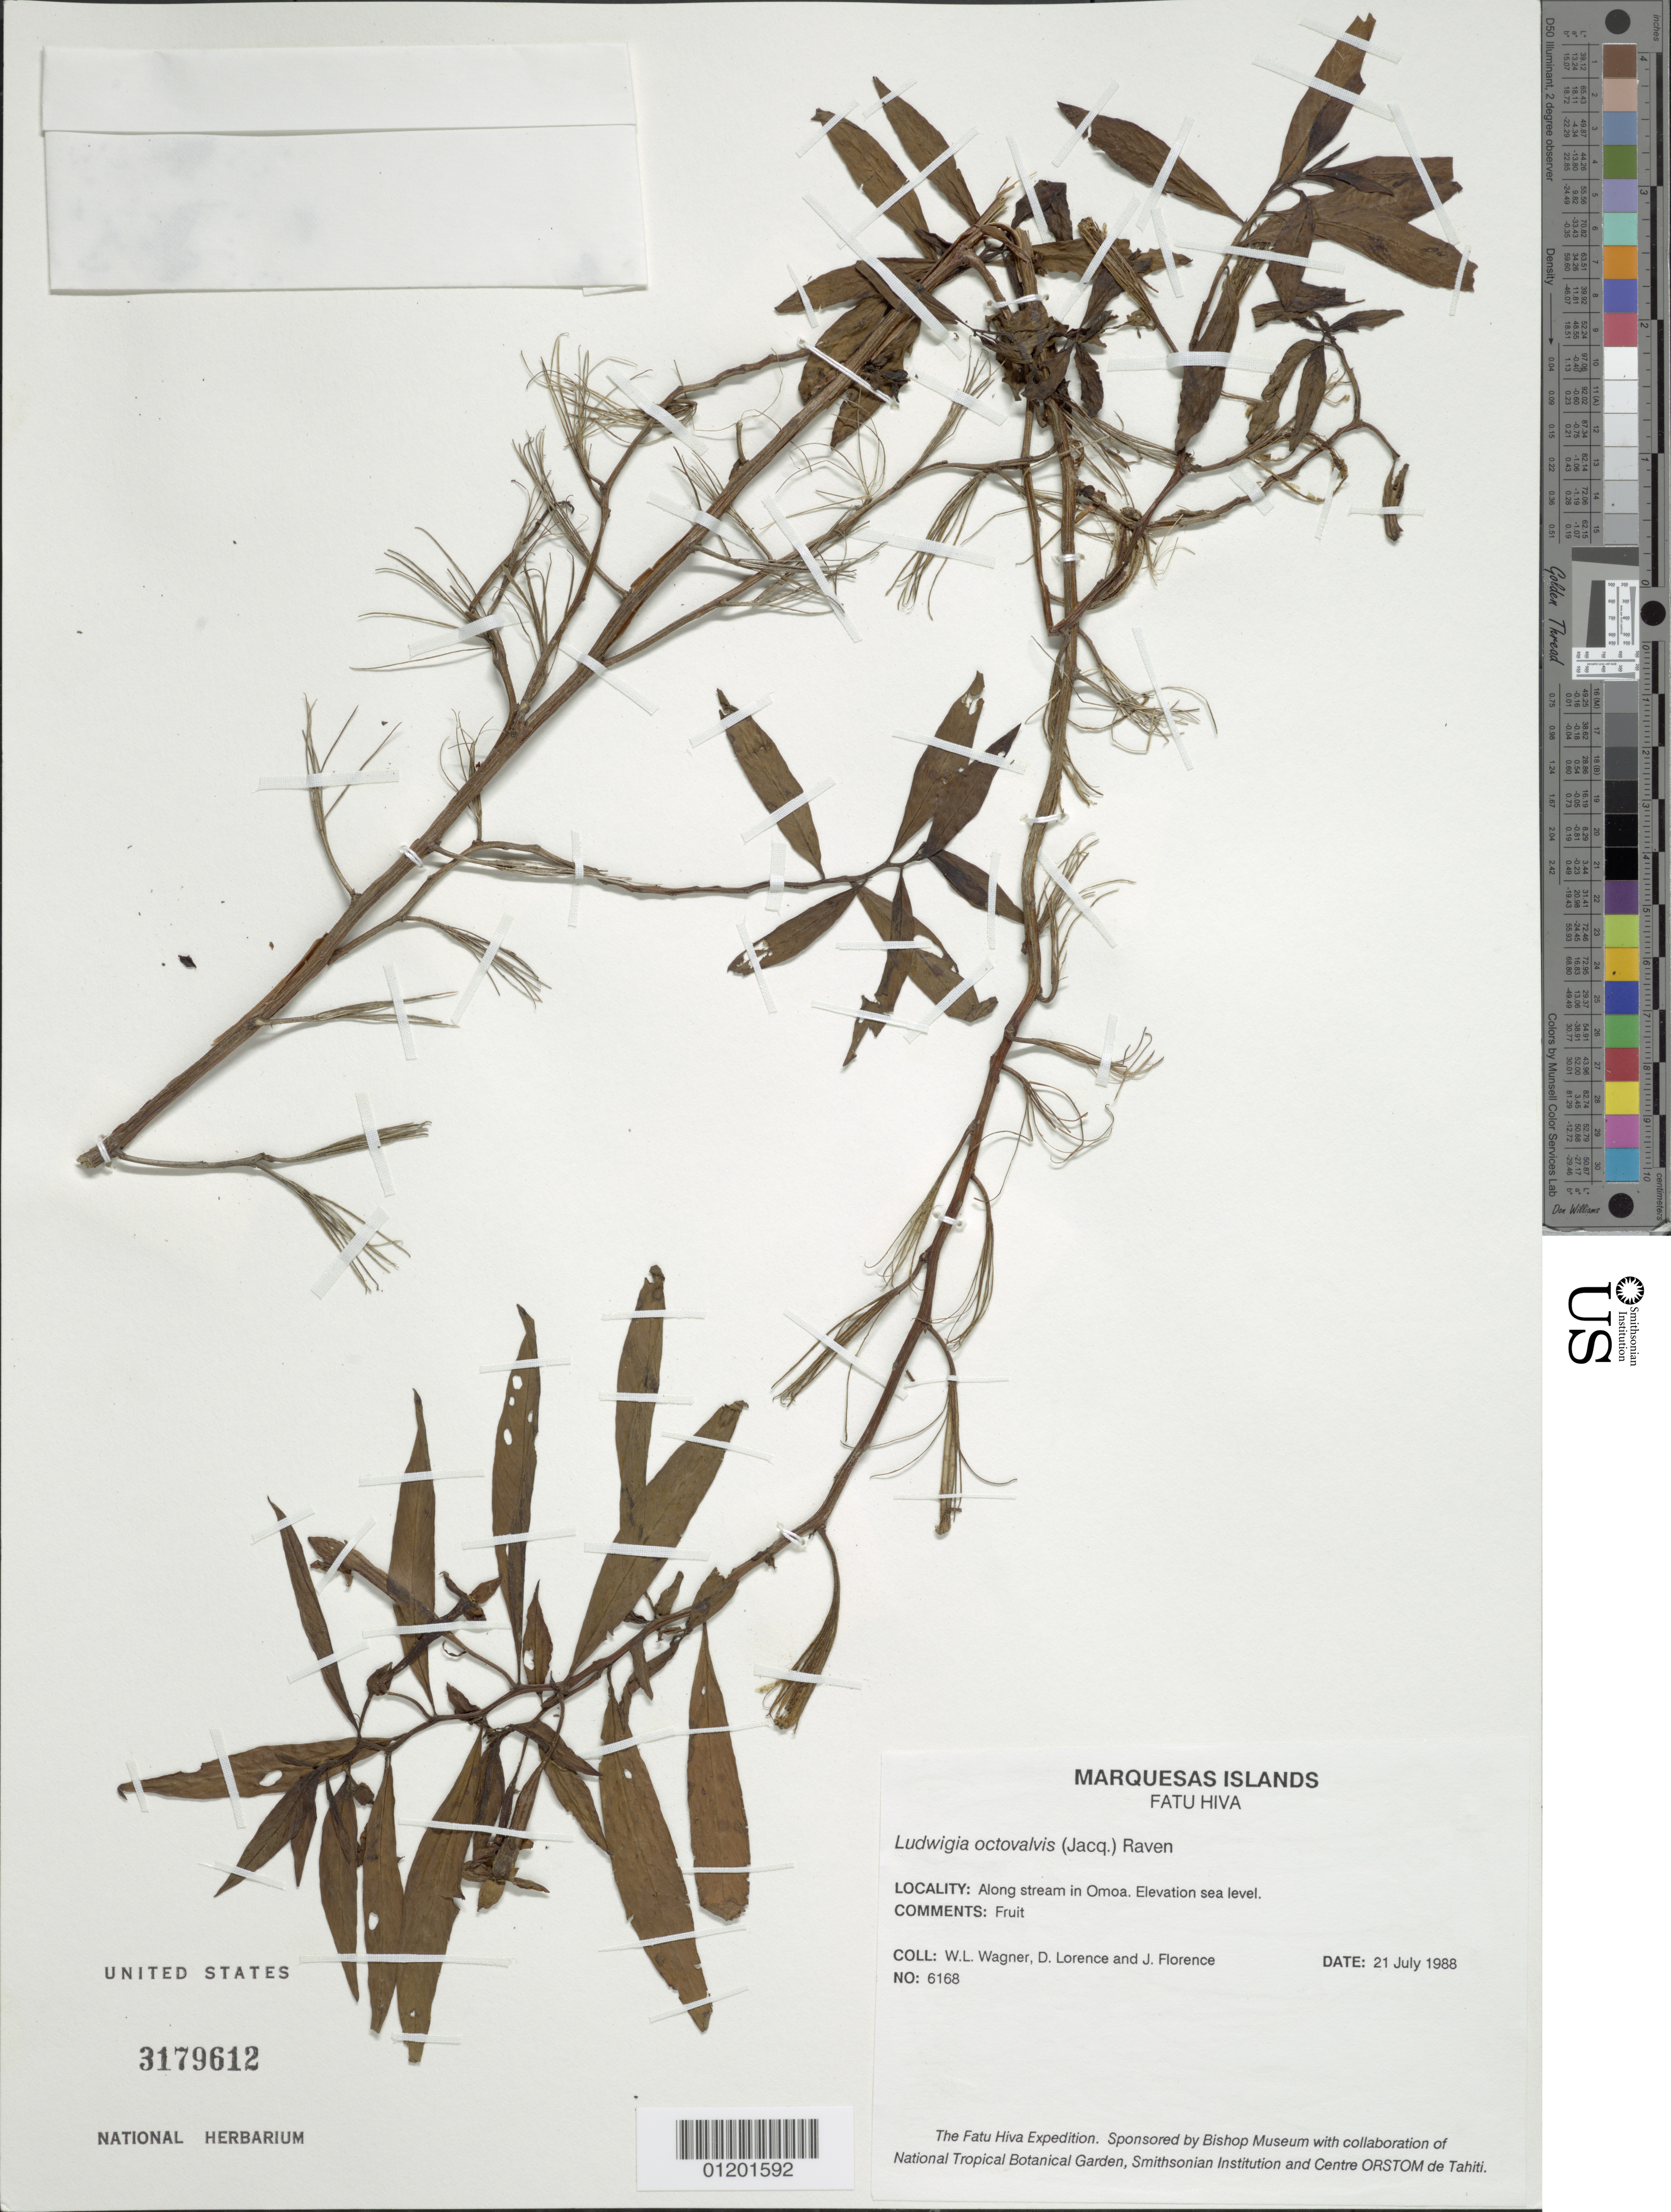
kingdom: Plantae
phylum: Tracheophyta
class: Magnoliopsida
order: Myrtales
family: Onagraceae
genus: Ludwigia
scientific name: Ludwigia octovalvis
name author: (Jacq.) P.H. Raven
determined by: Florence, J.; Wagner, W. L.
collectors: W. L. Wagner, D. Lorence & J. Florence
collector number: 6168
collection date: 1988-07-21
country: French Polynesia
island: Fatu Hiva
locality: along stream in 'Omo'a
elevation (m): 0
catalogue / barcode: US 3179612